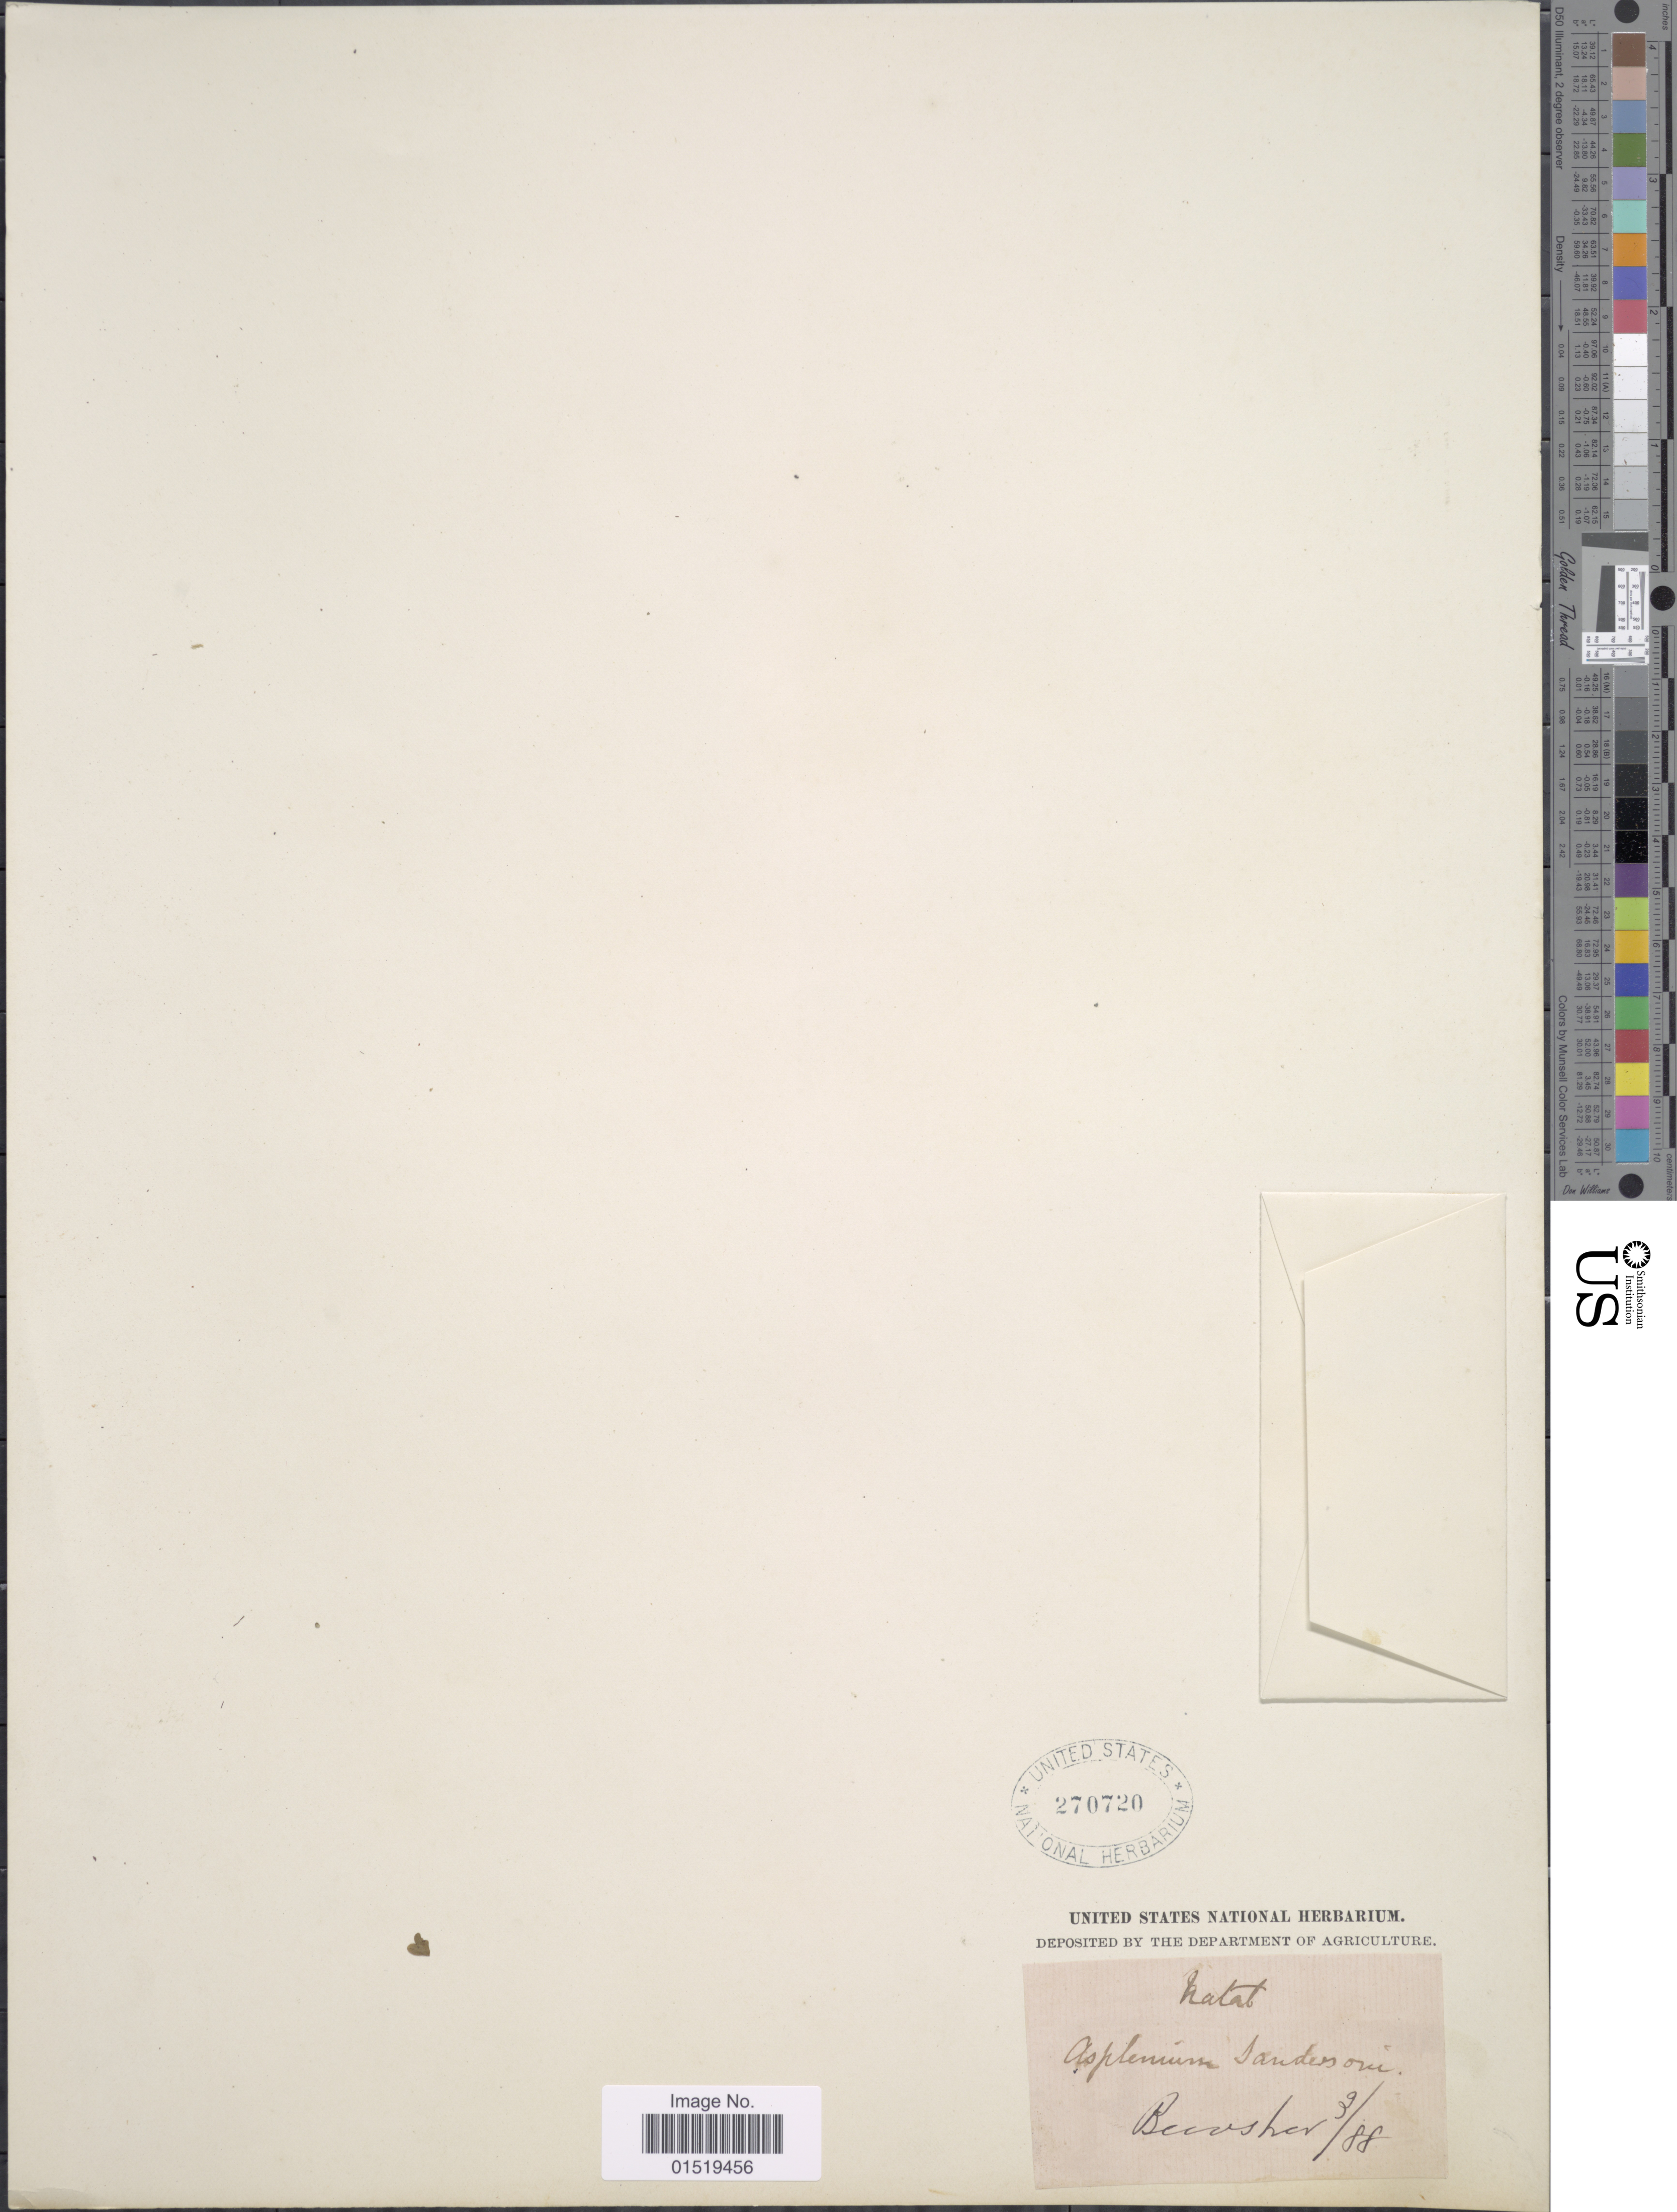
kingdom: Plantae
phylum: Tracheophyta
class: Polypodiopsida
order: Polypodiales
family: Aspleniaceae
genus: Asplenium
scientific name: Asplenium sandersonii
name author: Hook.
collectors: Bewsher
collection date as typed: Transcribed d/m/y: /3/88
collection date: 1888-03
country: South Africa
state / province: KwaZulu-Natal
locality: Natal.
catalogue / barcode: US 270720